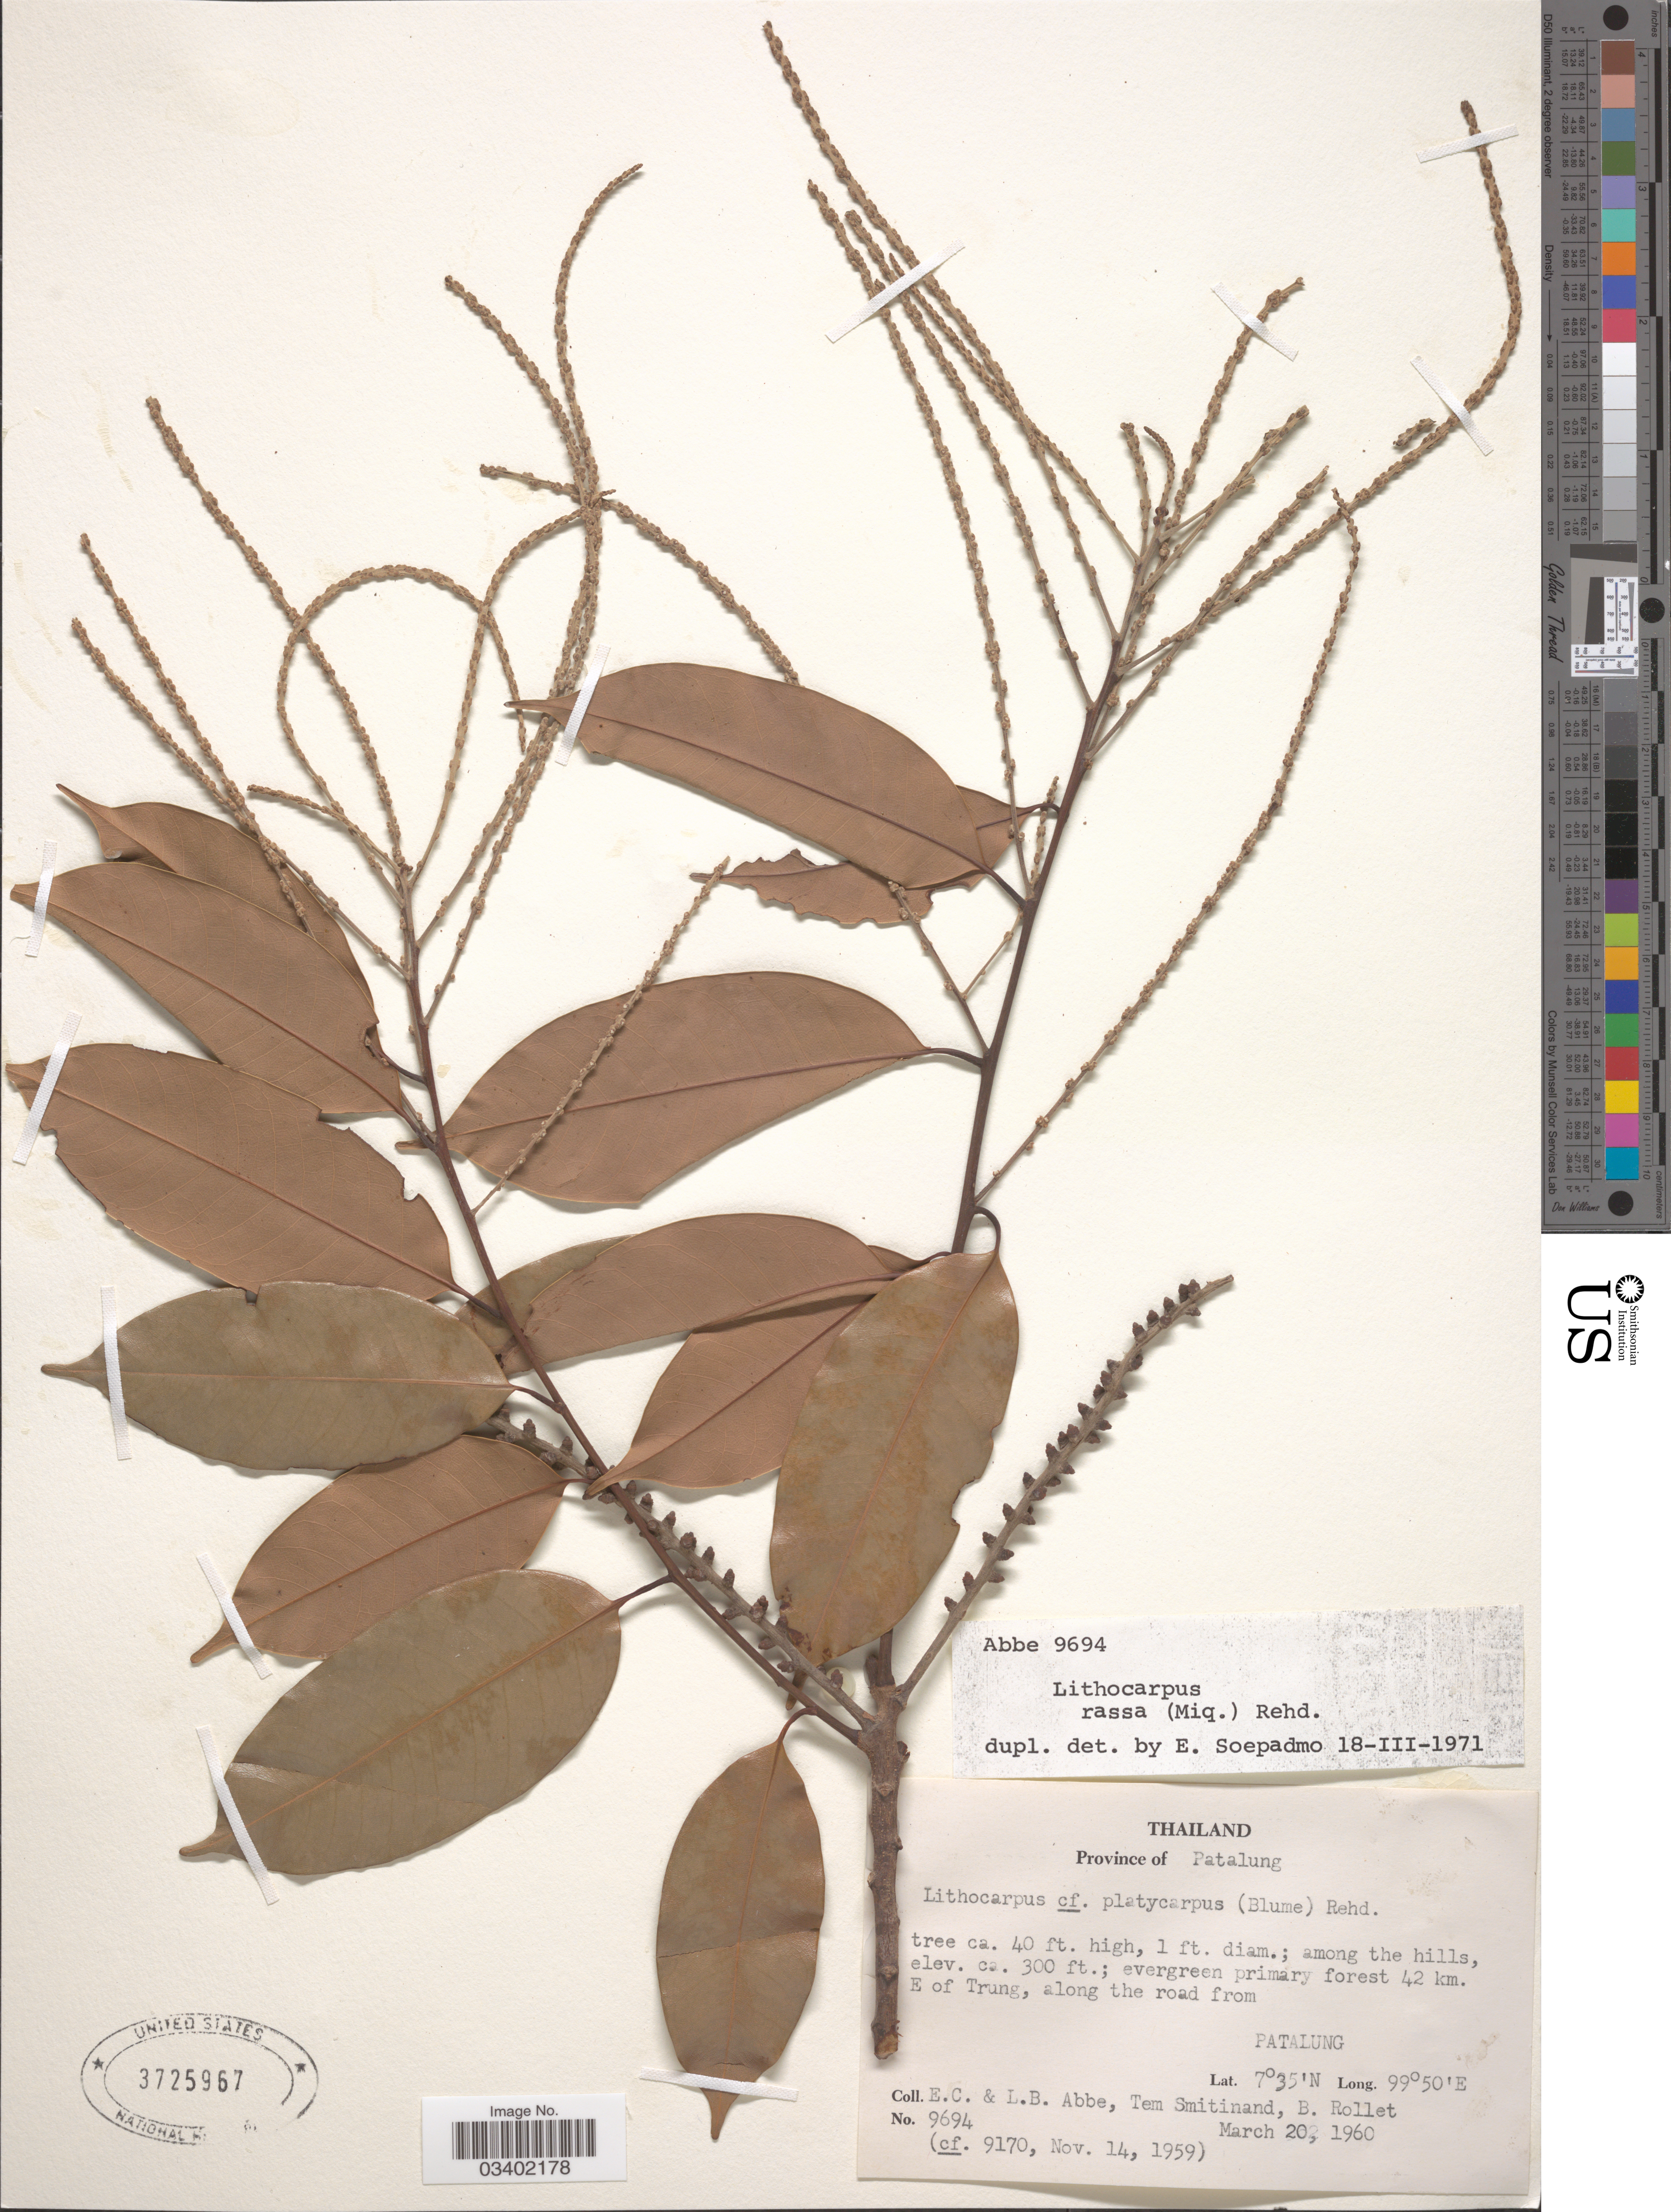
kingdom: Plantae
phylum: Tracheophyta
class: Magnoliopsida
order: Fagales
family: Fagaceae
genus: Lithocarpus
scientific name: Lithocarpus rassa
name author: (Miq.) Rehder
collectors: E. C. Abbe, L. B. Abbe, T. Smitinand & B. Rollet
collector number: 9694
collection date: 1960-03-20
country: Thailand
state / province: Phattalung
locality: Province of Patalung. Evergreen primary forest 42 km. E of Trung, along the road from Patalung.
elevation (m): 91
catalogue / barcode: US 3725967